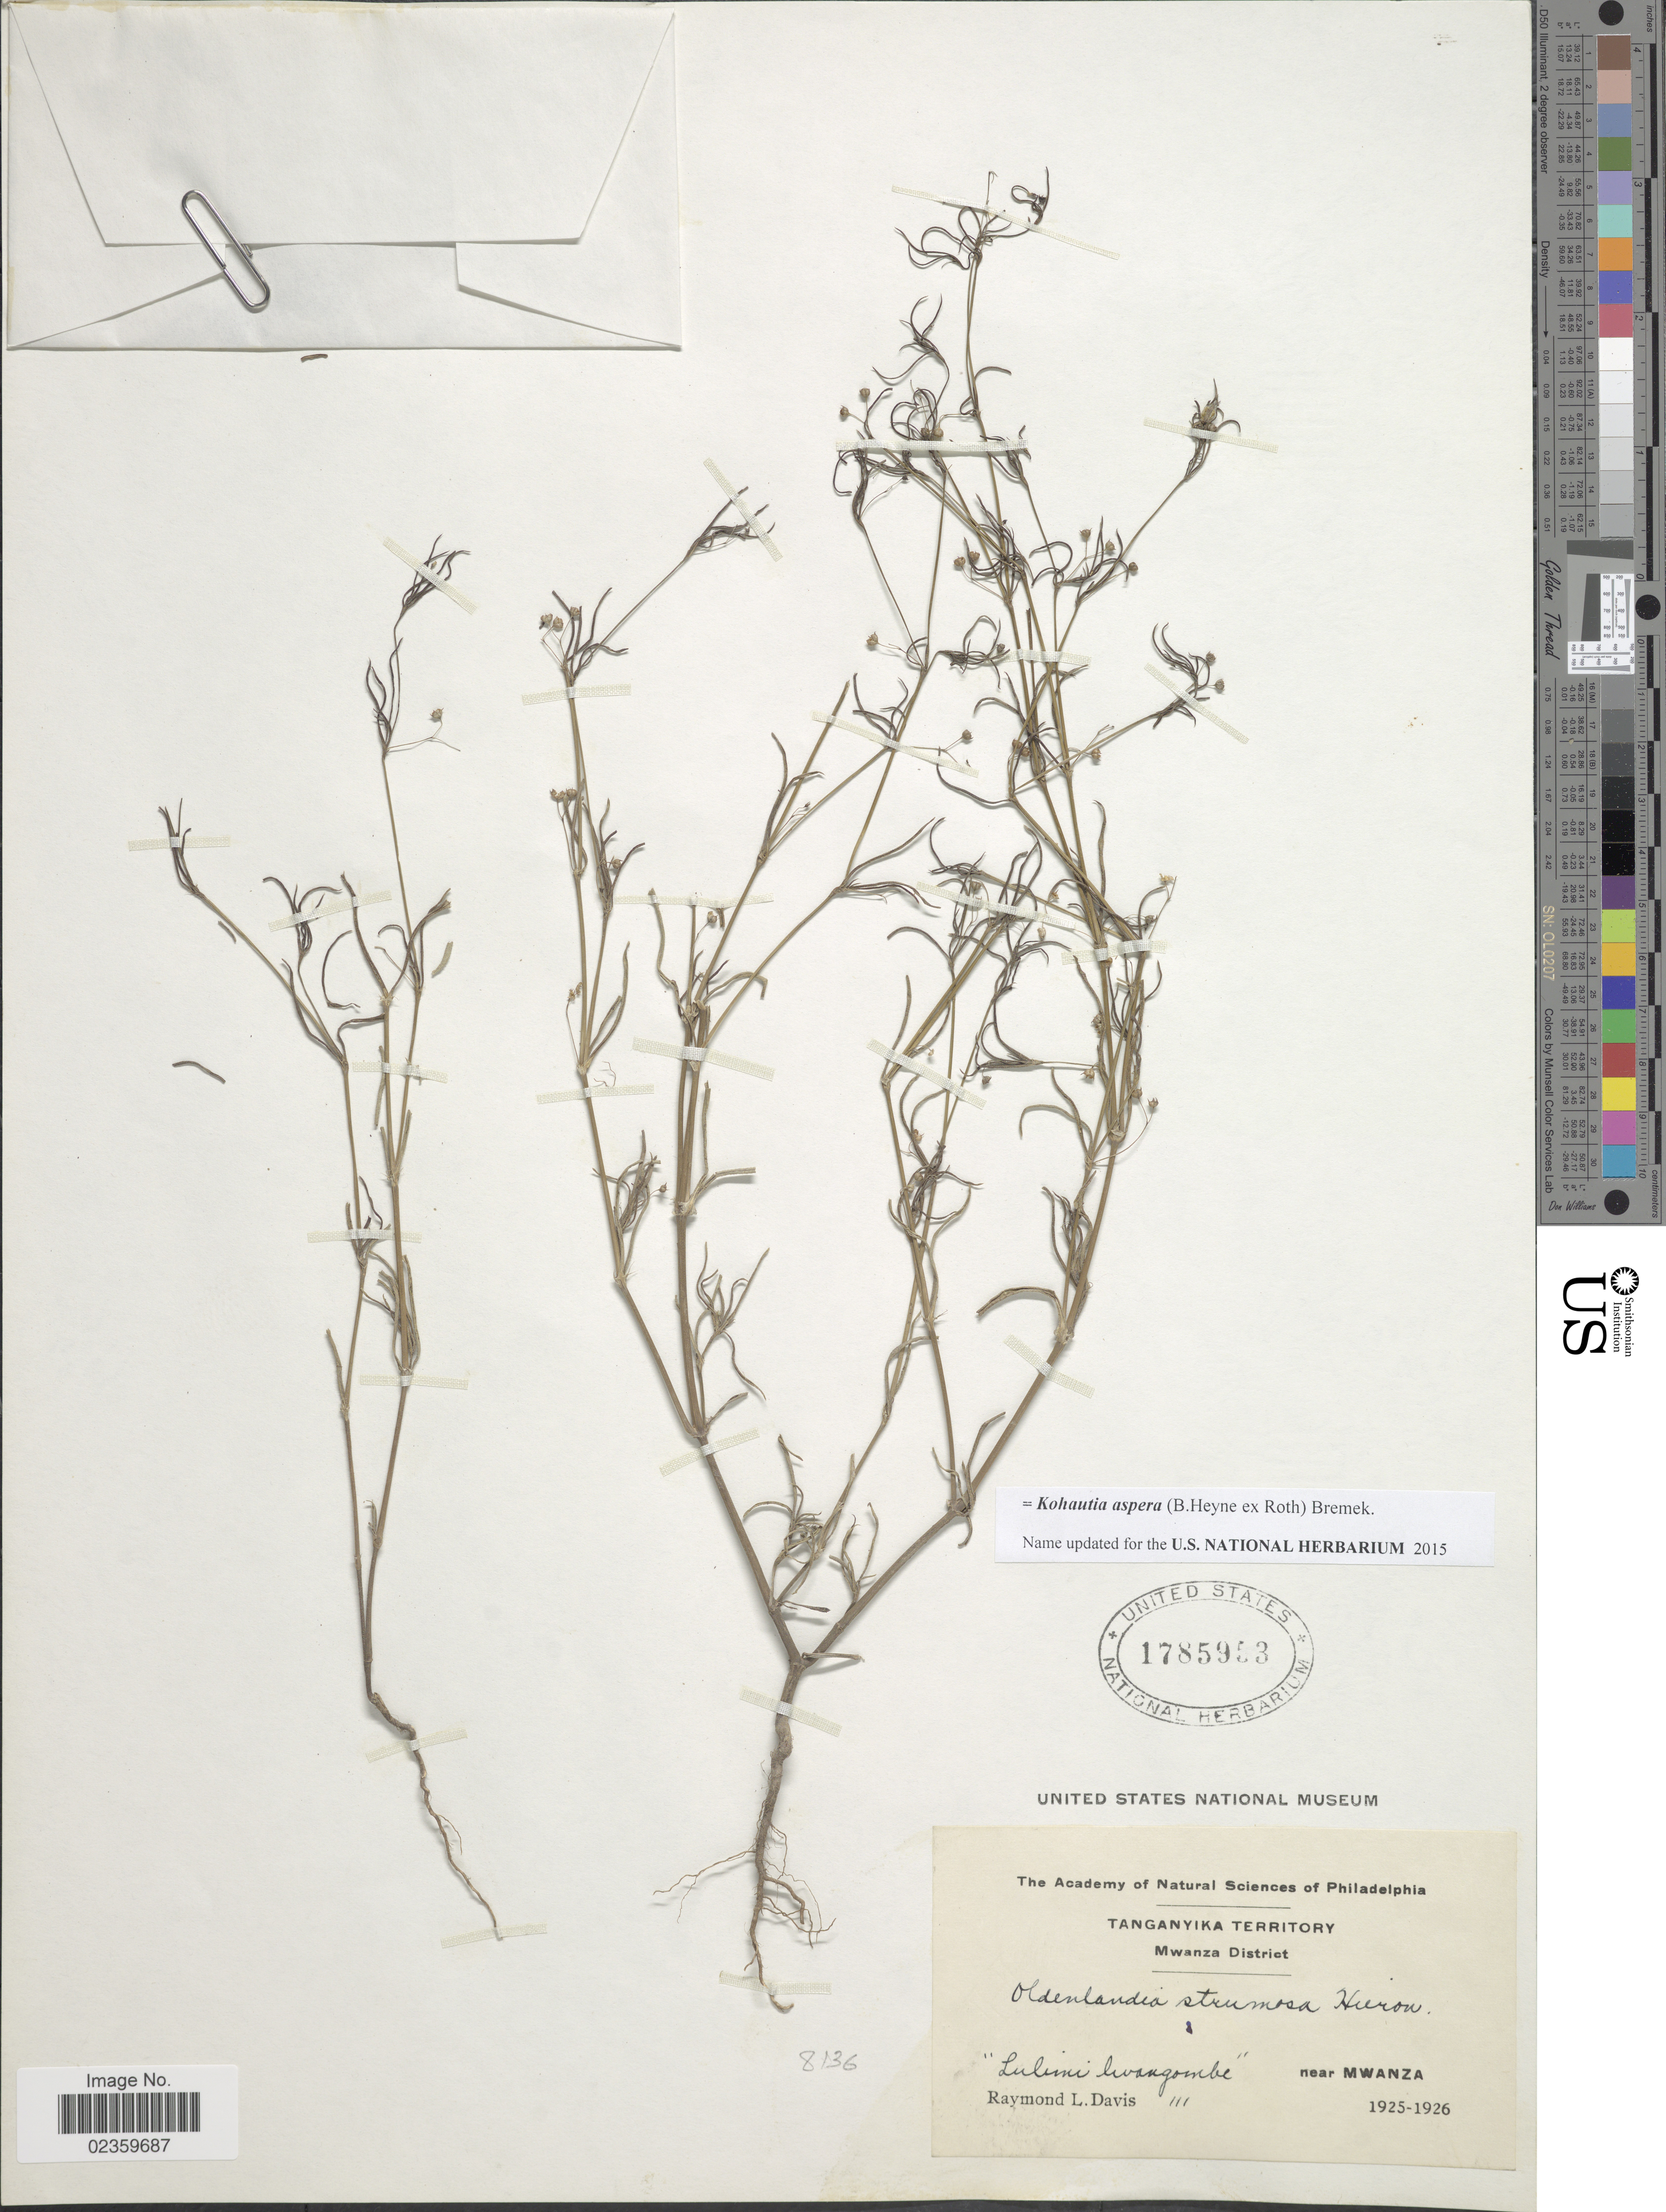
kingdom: Plantae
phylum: Tracheophyta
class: Magnoliopsida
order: Gentianales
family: Rubiaceae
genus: Kohautia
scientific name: Kohautia aspera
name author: (B. Heyne ex Roth) Bremek.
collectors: R. Davis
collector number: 111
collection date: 1925/1926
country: Tanzania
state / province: Mwanza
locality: Tanganyika Territory, Mwanza District, near Mwanza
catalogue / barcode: US 1785953